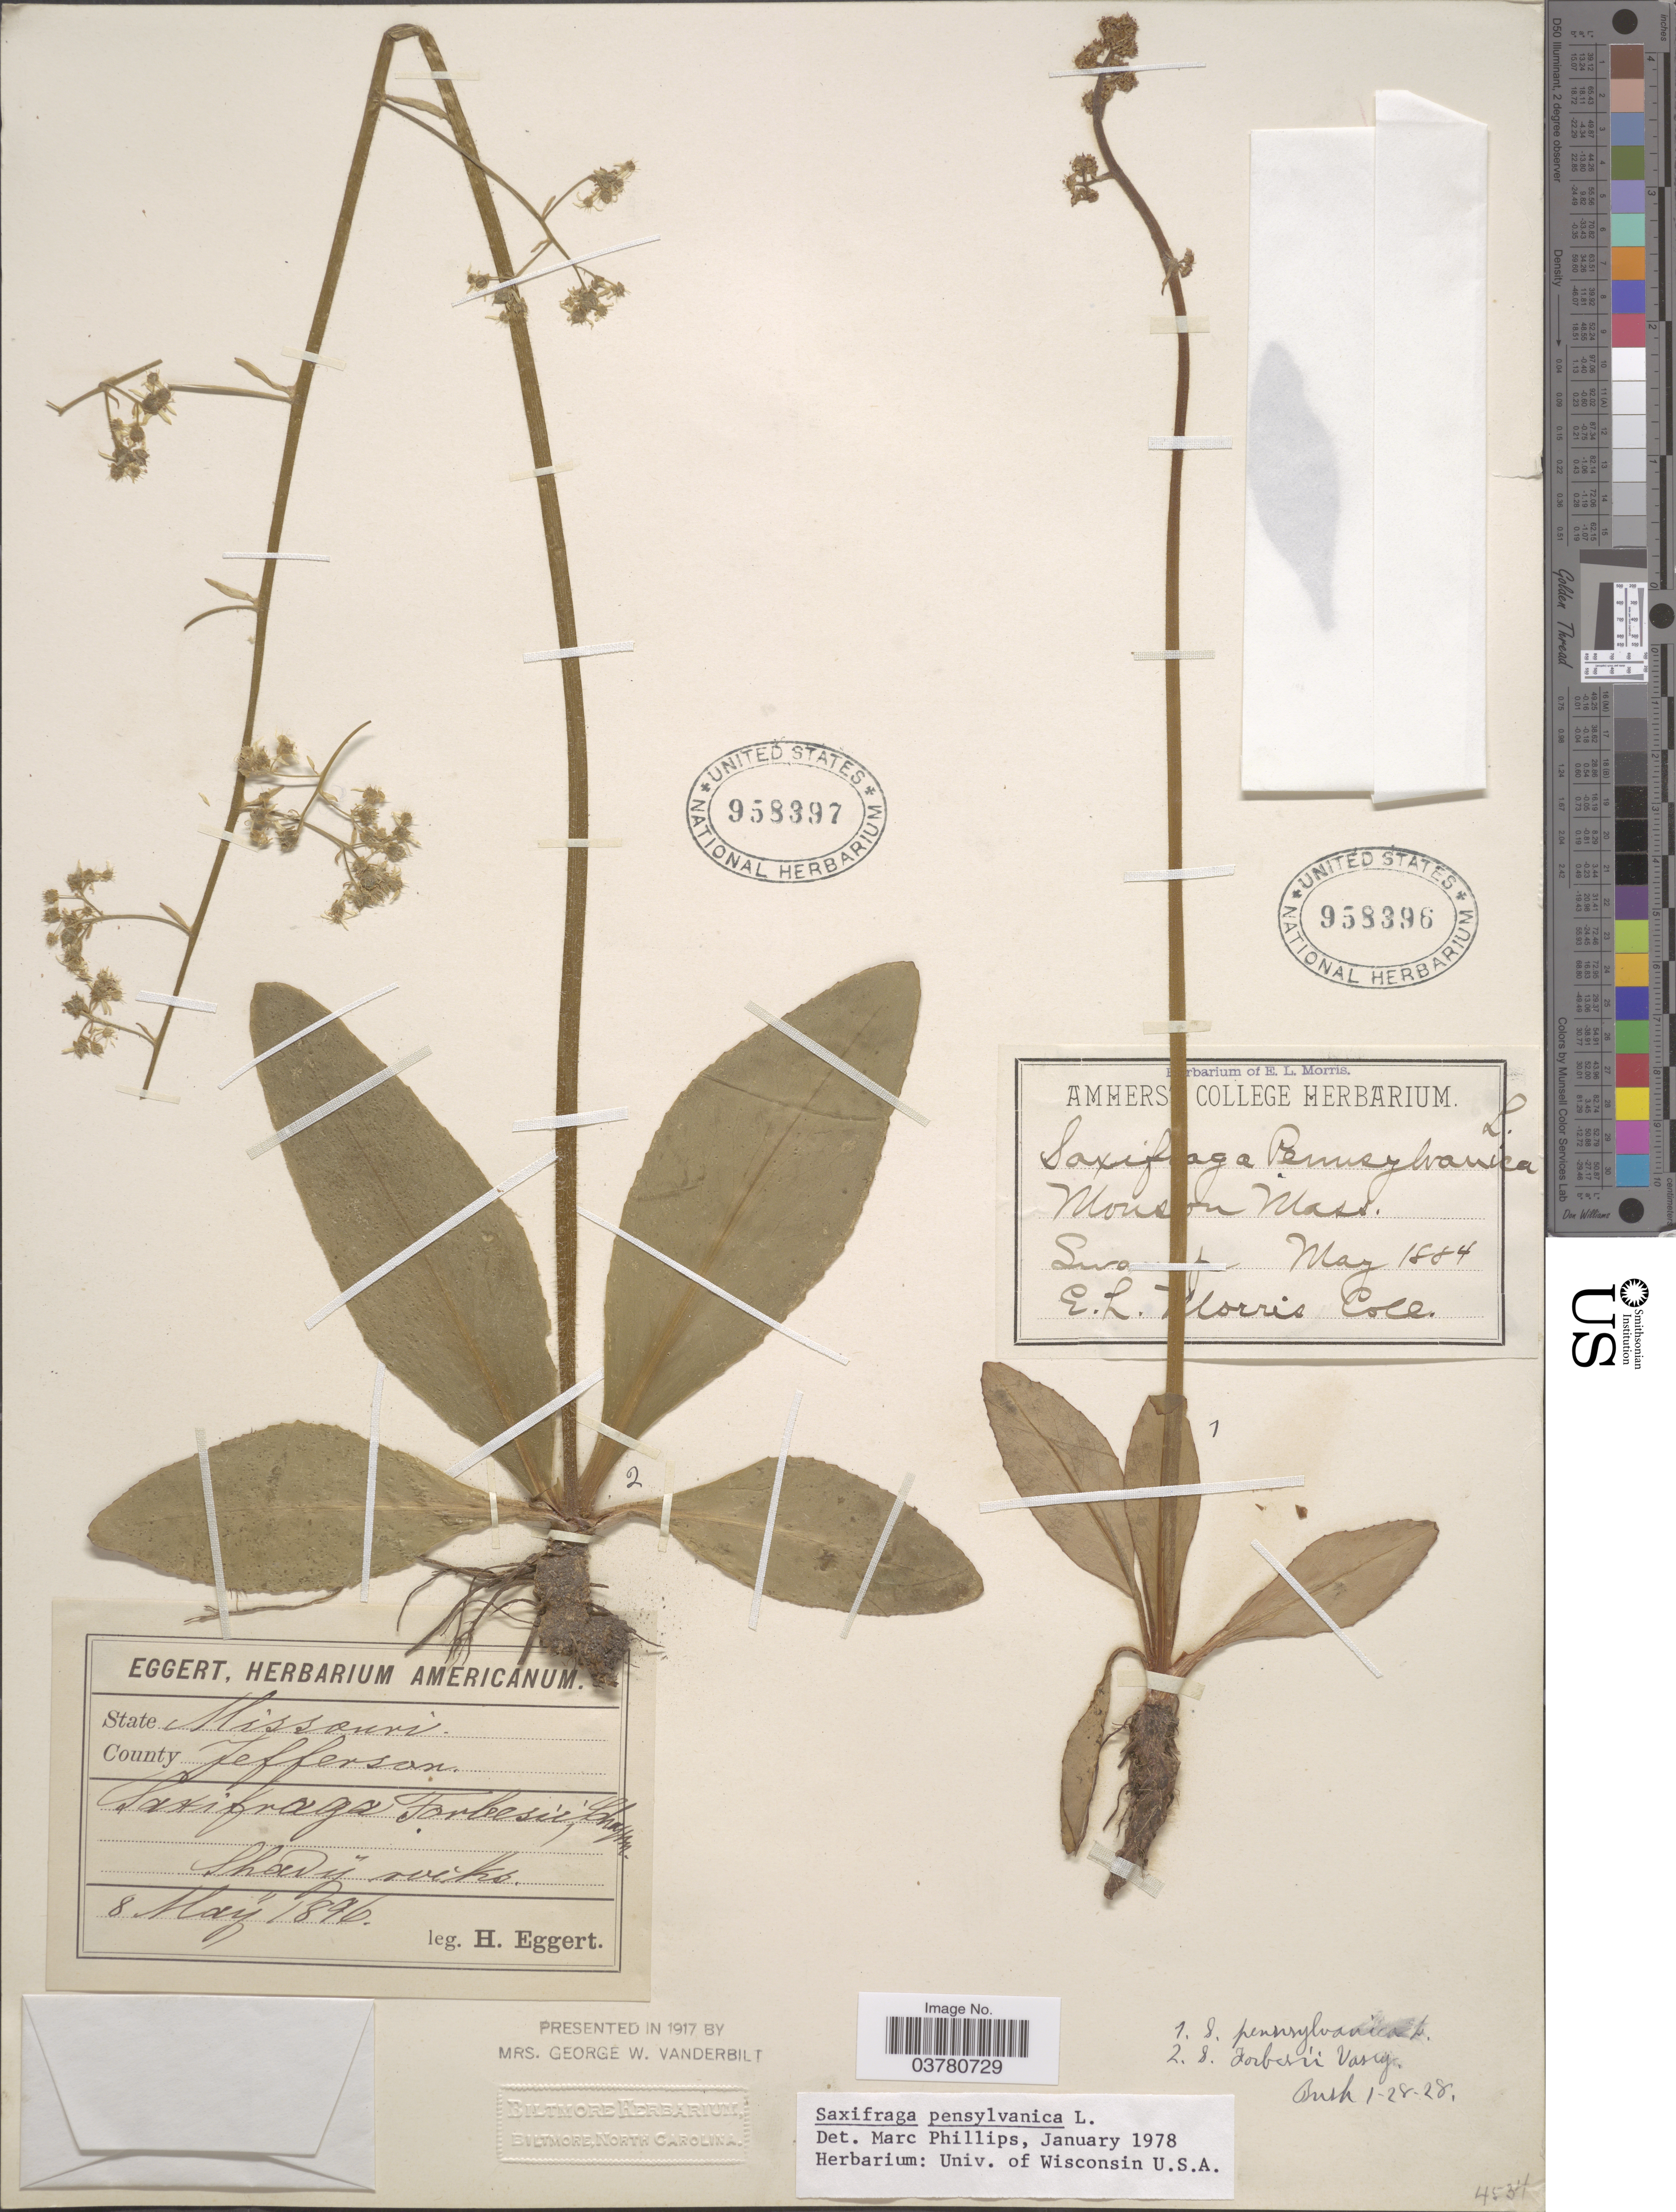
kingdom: Plantae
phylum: Tracheophyta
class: Magnoliopsida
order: Saxifragales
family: Saxifragaceae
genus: Micranthes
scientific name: Micranthes pensylvanica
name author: (L.) Haw.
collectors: E. Morris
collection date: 1884-05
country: United States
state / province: Massachusetts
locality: Monson.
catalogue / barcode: US 958396-2